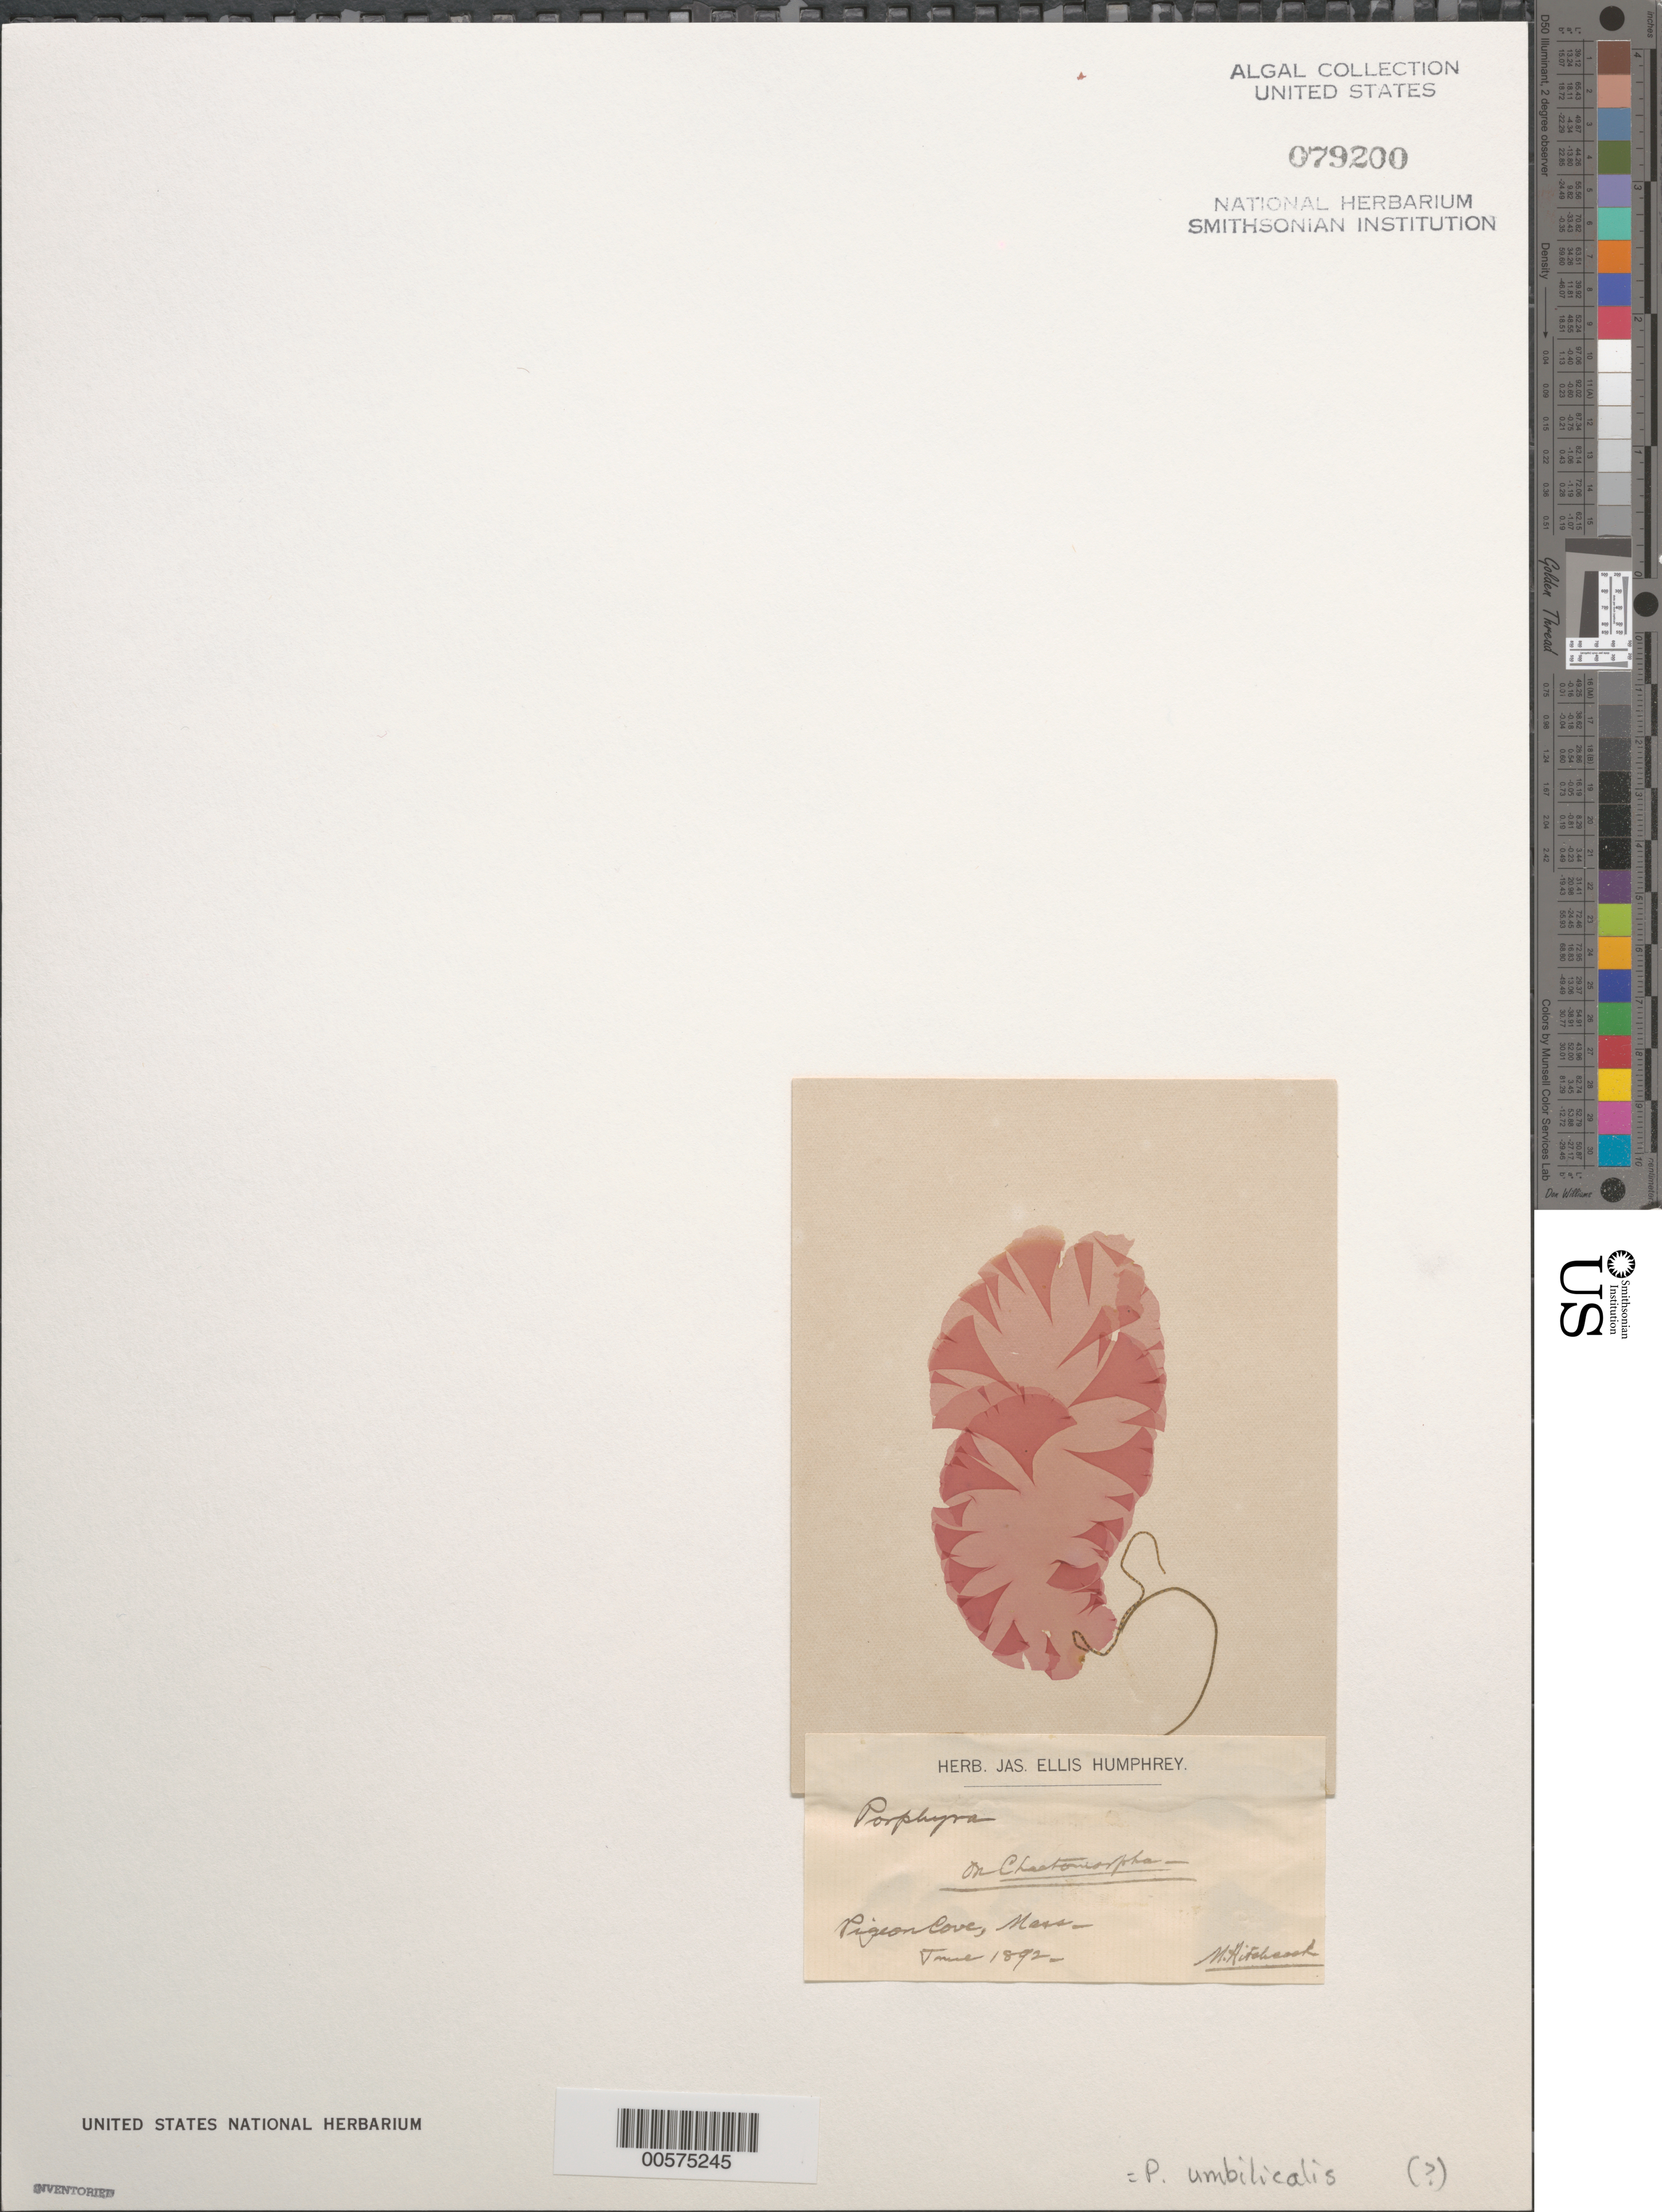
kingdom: Plantae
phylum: Rhodophyta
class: Bangiophyceae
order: Bangiales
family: Bangiaceae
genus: Porphyra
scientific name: Porphyra umbilicalis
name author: Kütz.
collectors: M. Hitchcock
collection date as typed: Jun 1892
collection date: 1892-06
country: United States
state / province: Massachusetts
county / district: Essex County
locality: Pigeon Cove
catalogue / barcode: US 79200